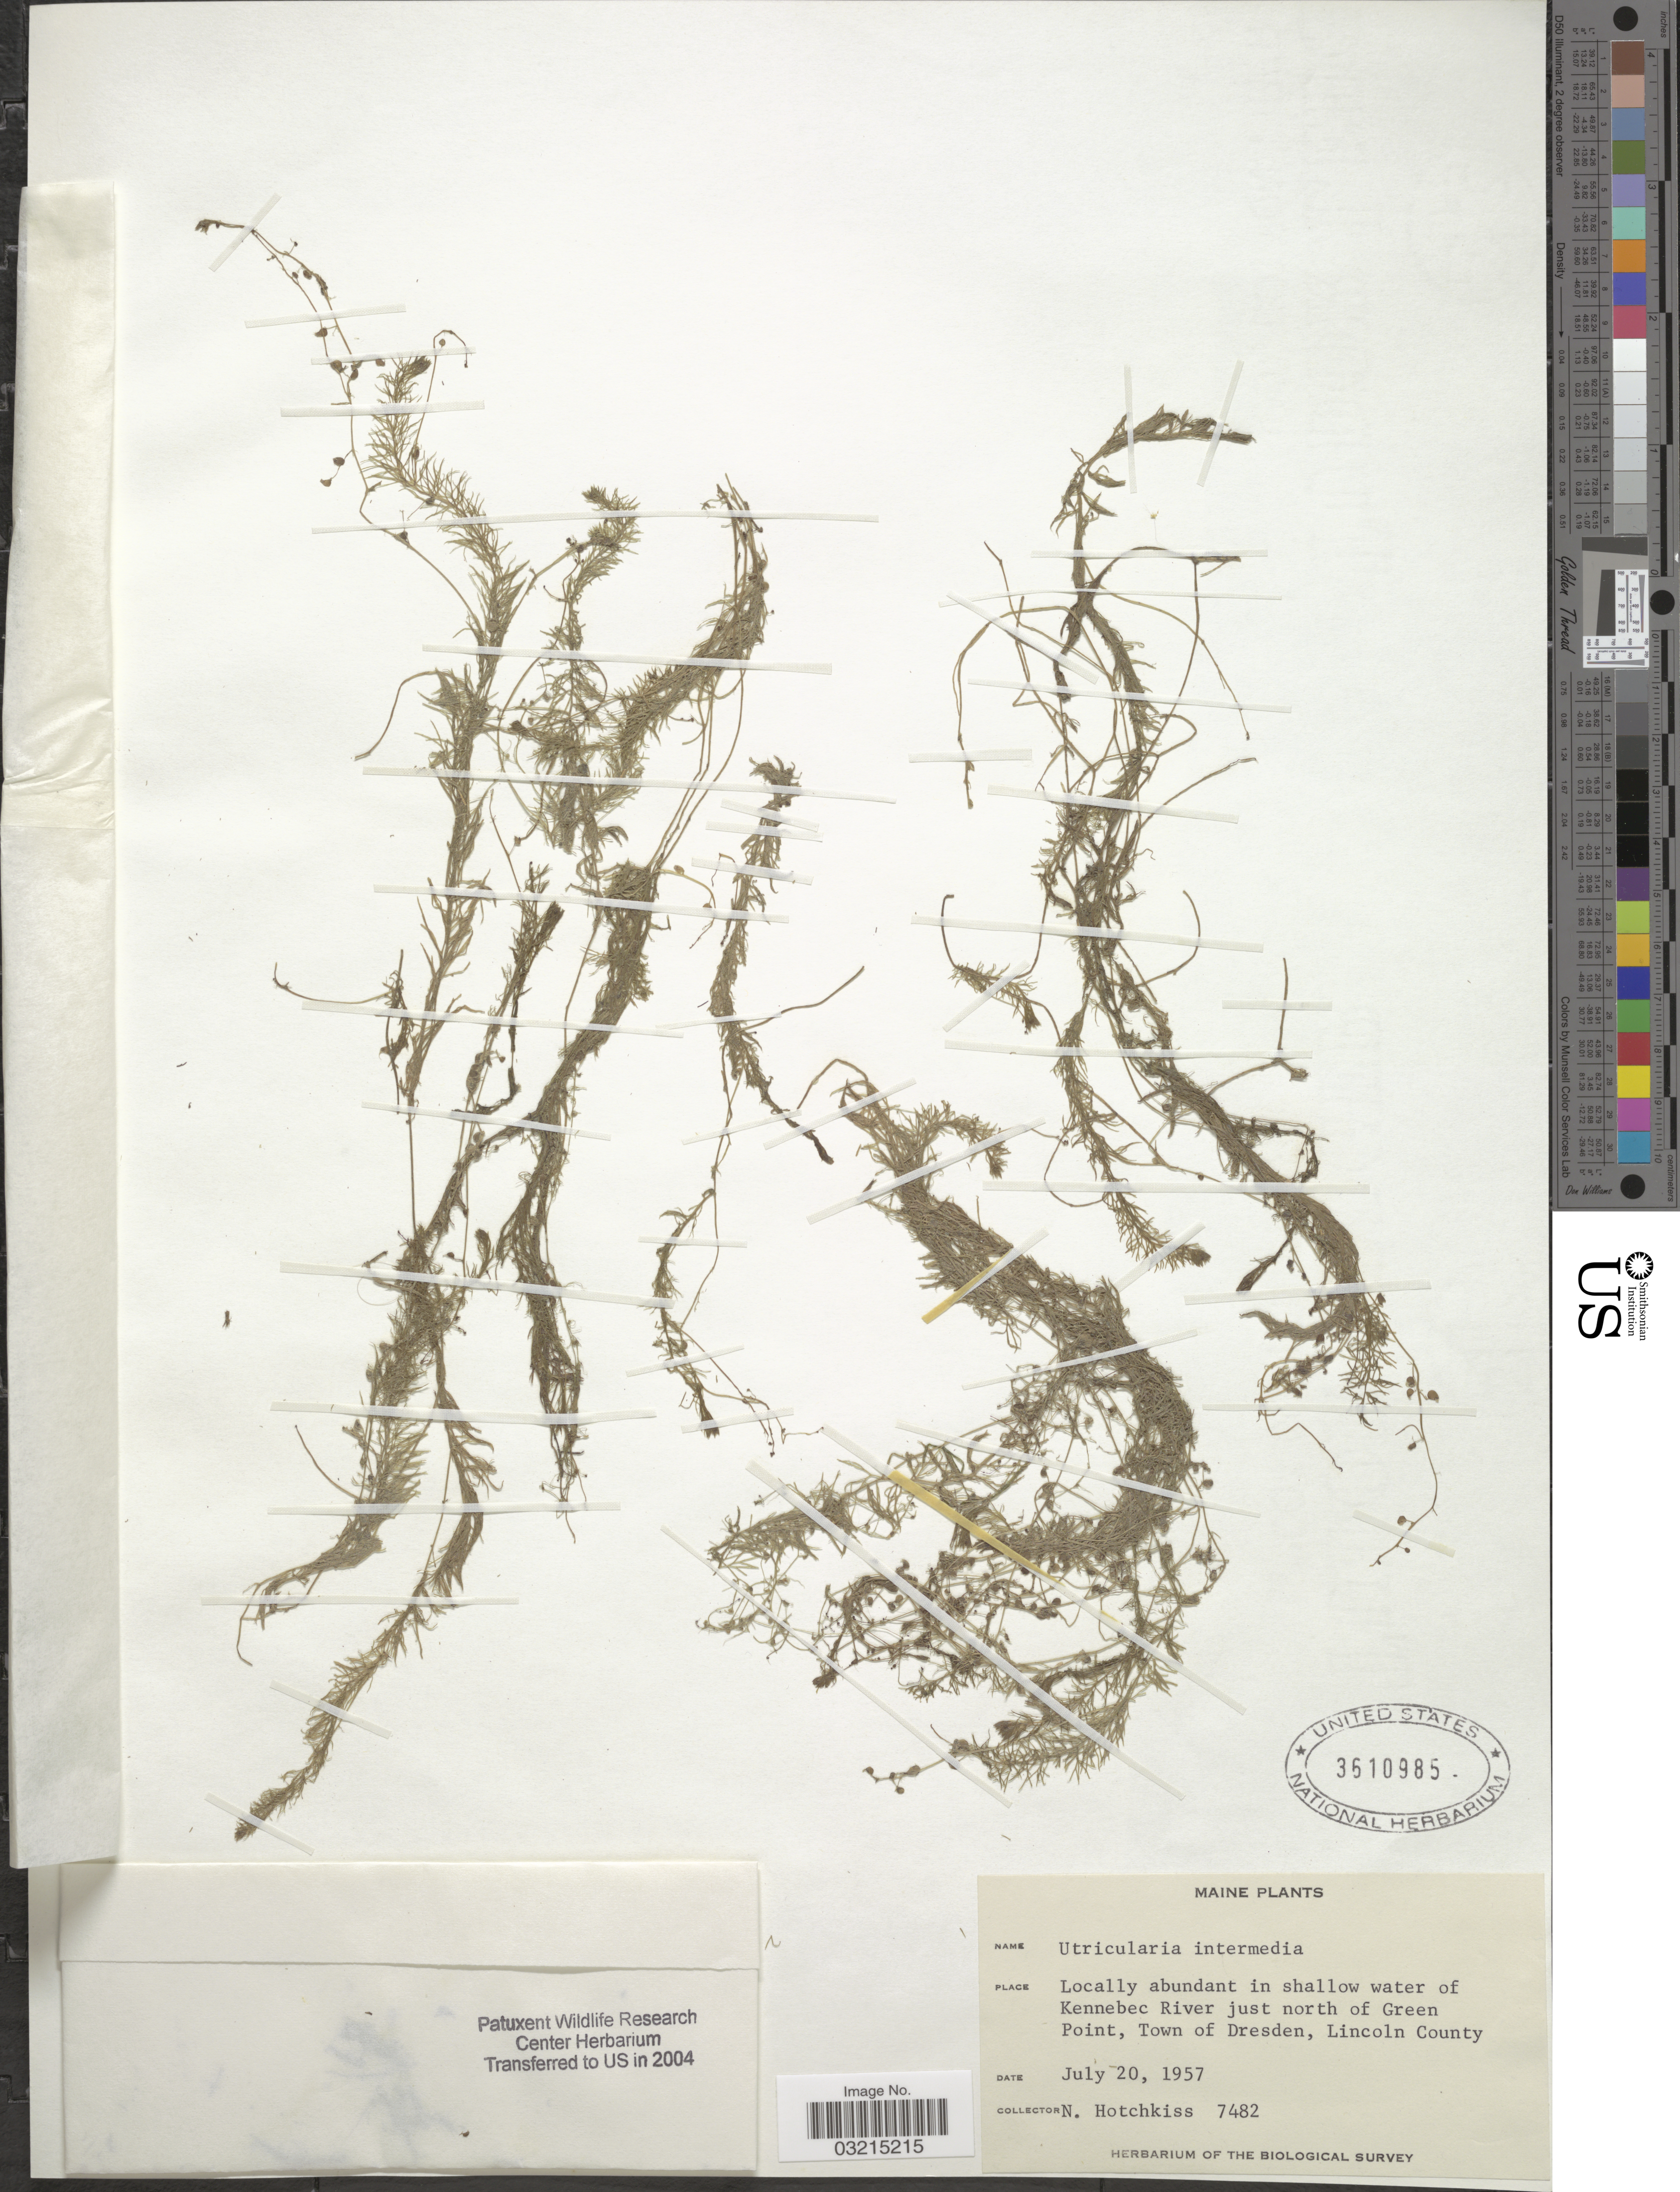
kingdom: Plantae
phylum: Tracheophyta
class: Magnoliopsida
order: Lamiales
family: Lentibulariaceae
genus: Utricularia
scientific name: Utricularia intermedia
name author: Hayne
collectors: N. Hotchkiss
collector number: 7482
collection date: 1957-07-20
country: United States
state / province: Maine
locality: Locally abundant in shallow water of Kennebec River just north of Green Point, Town of Dresden, Lincoln County.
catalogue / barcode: US 3610985